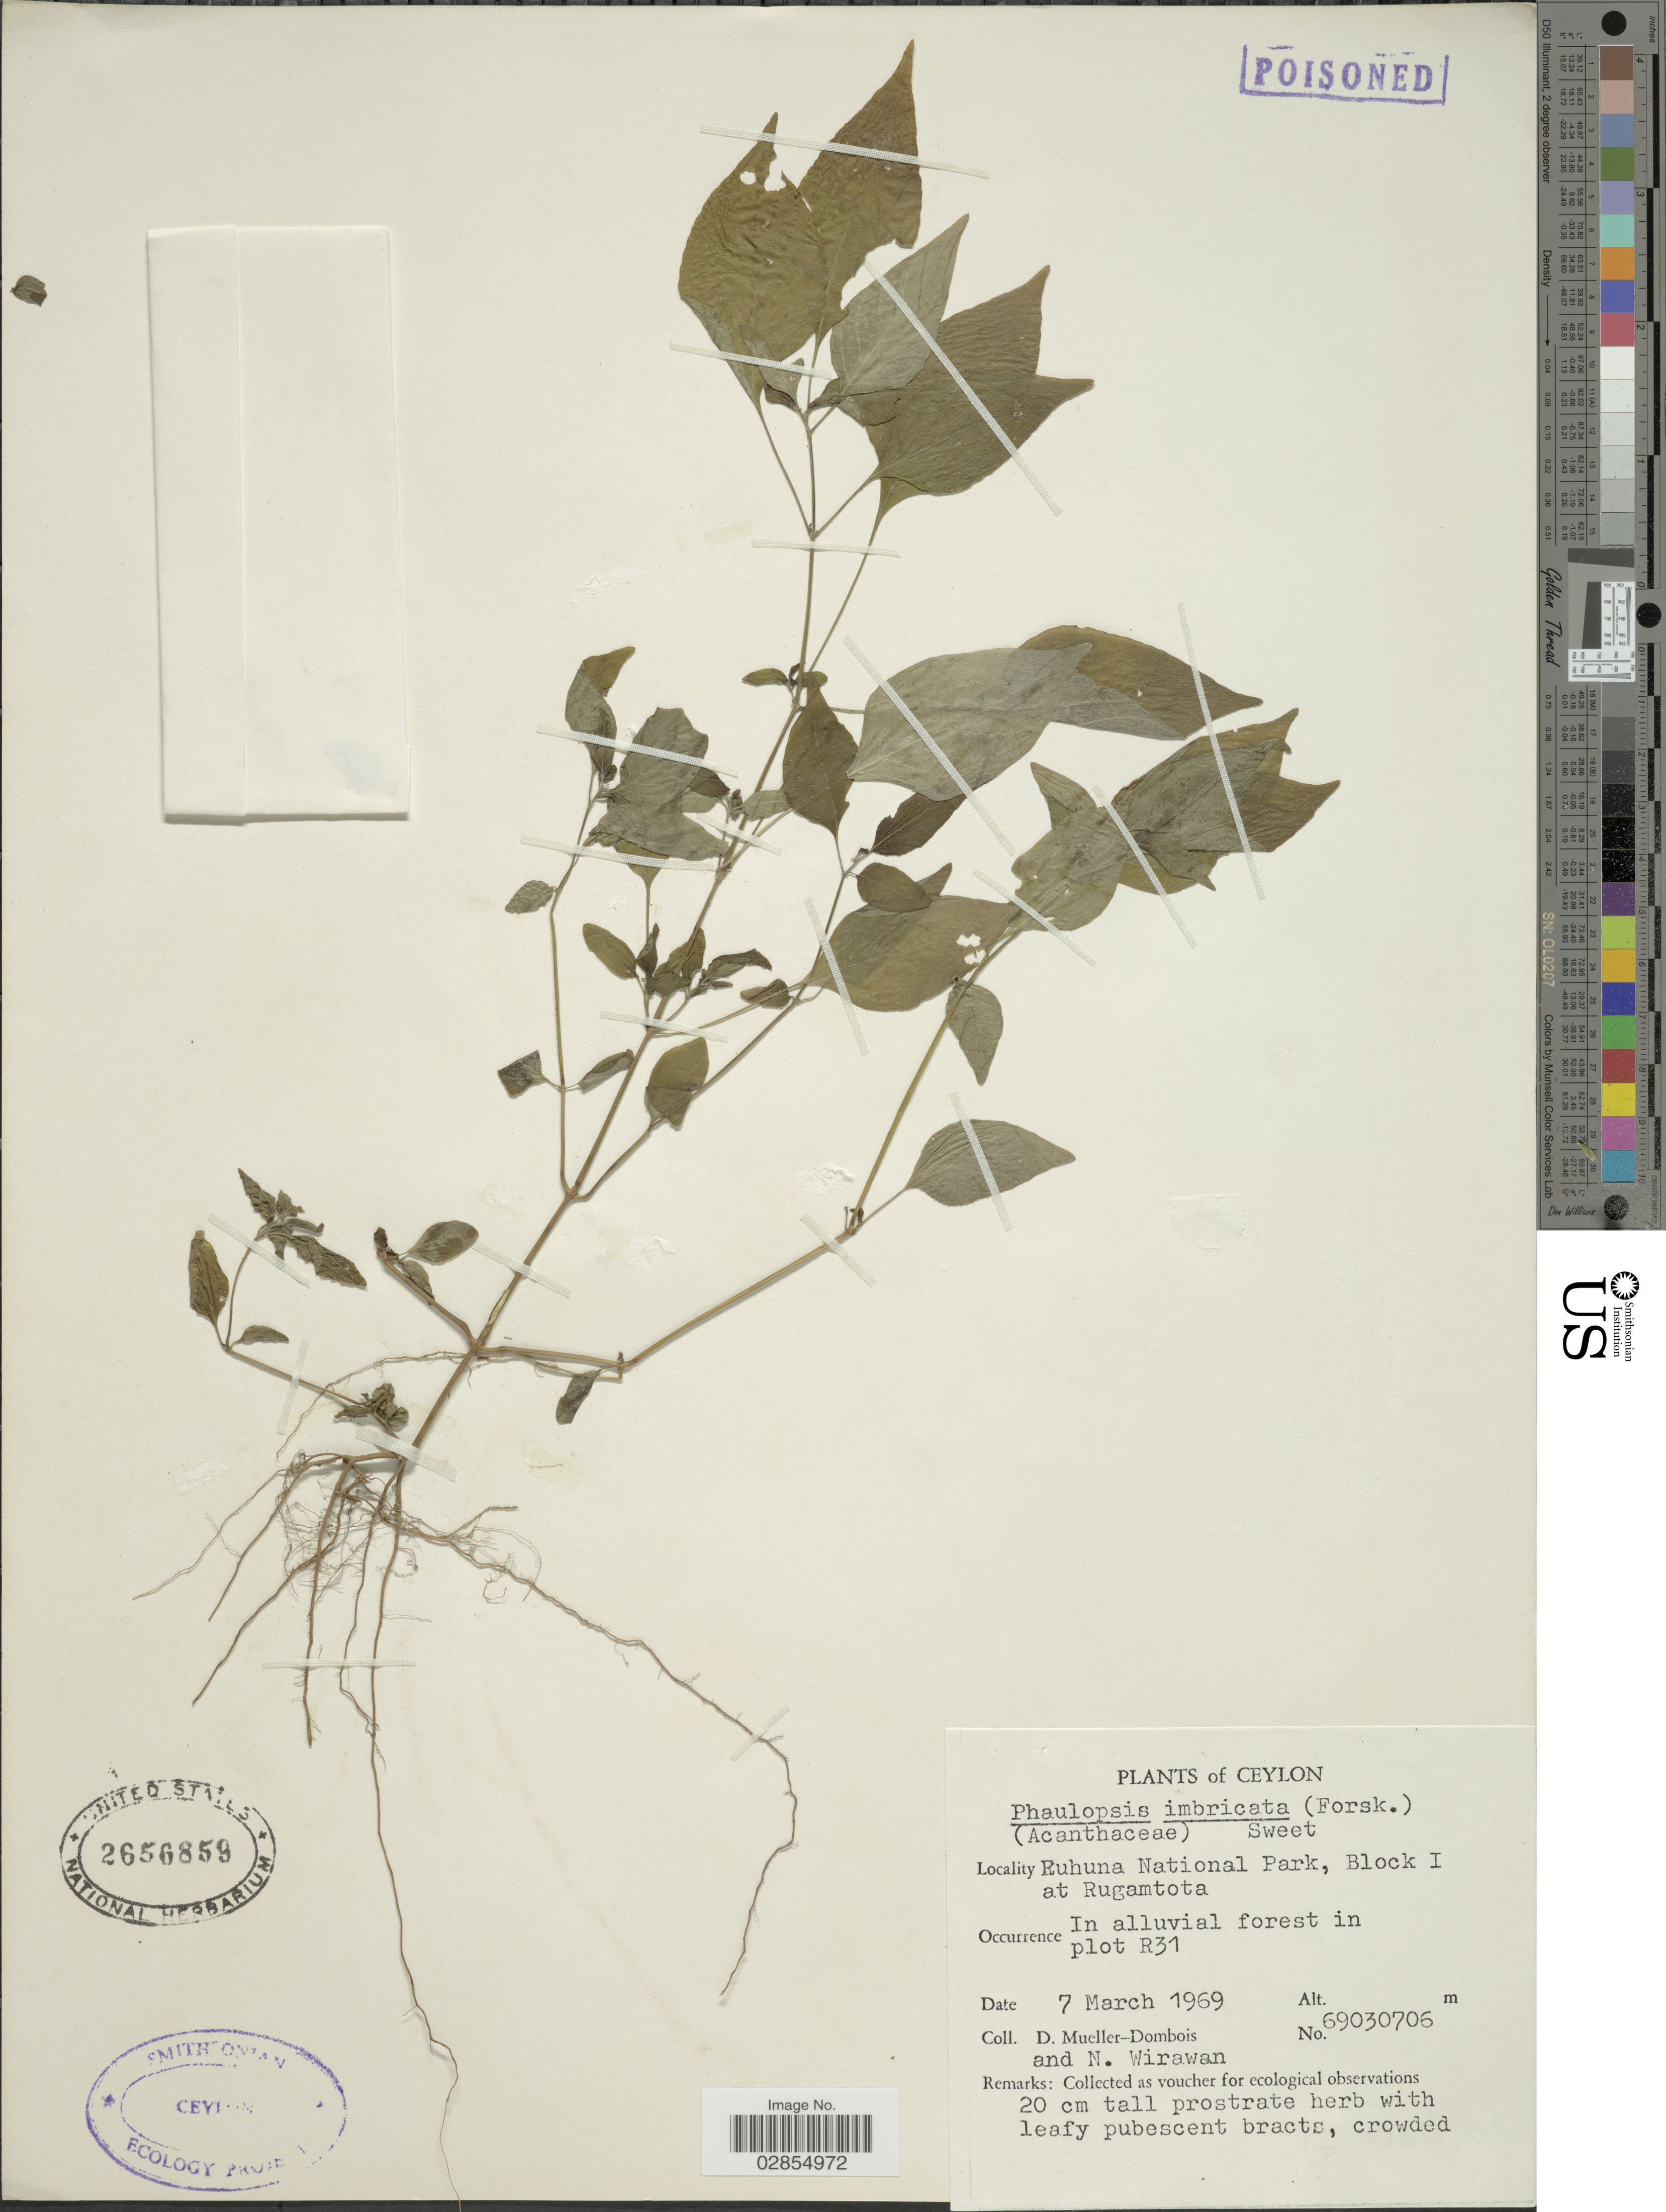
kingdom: Plantae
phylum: Tracheophyta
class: Magnoliopsida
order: Lamiales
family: Acanthaceae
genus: Phaulopsis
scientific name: Phaulopsis dorsiflora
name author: (Retz.) Santapau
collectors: D. Mueller-Dombois & N. Wirawan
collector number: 69030706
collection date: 1969-03-07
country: Sri Lanka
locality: Ceylon, Ruhuna National Park, Block I at Rugamtota.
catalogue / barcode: US 2656859